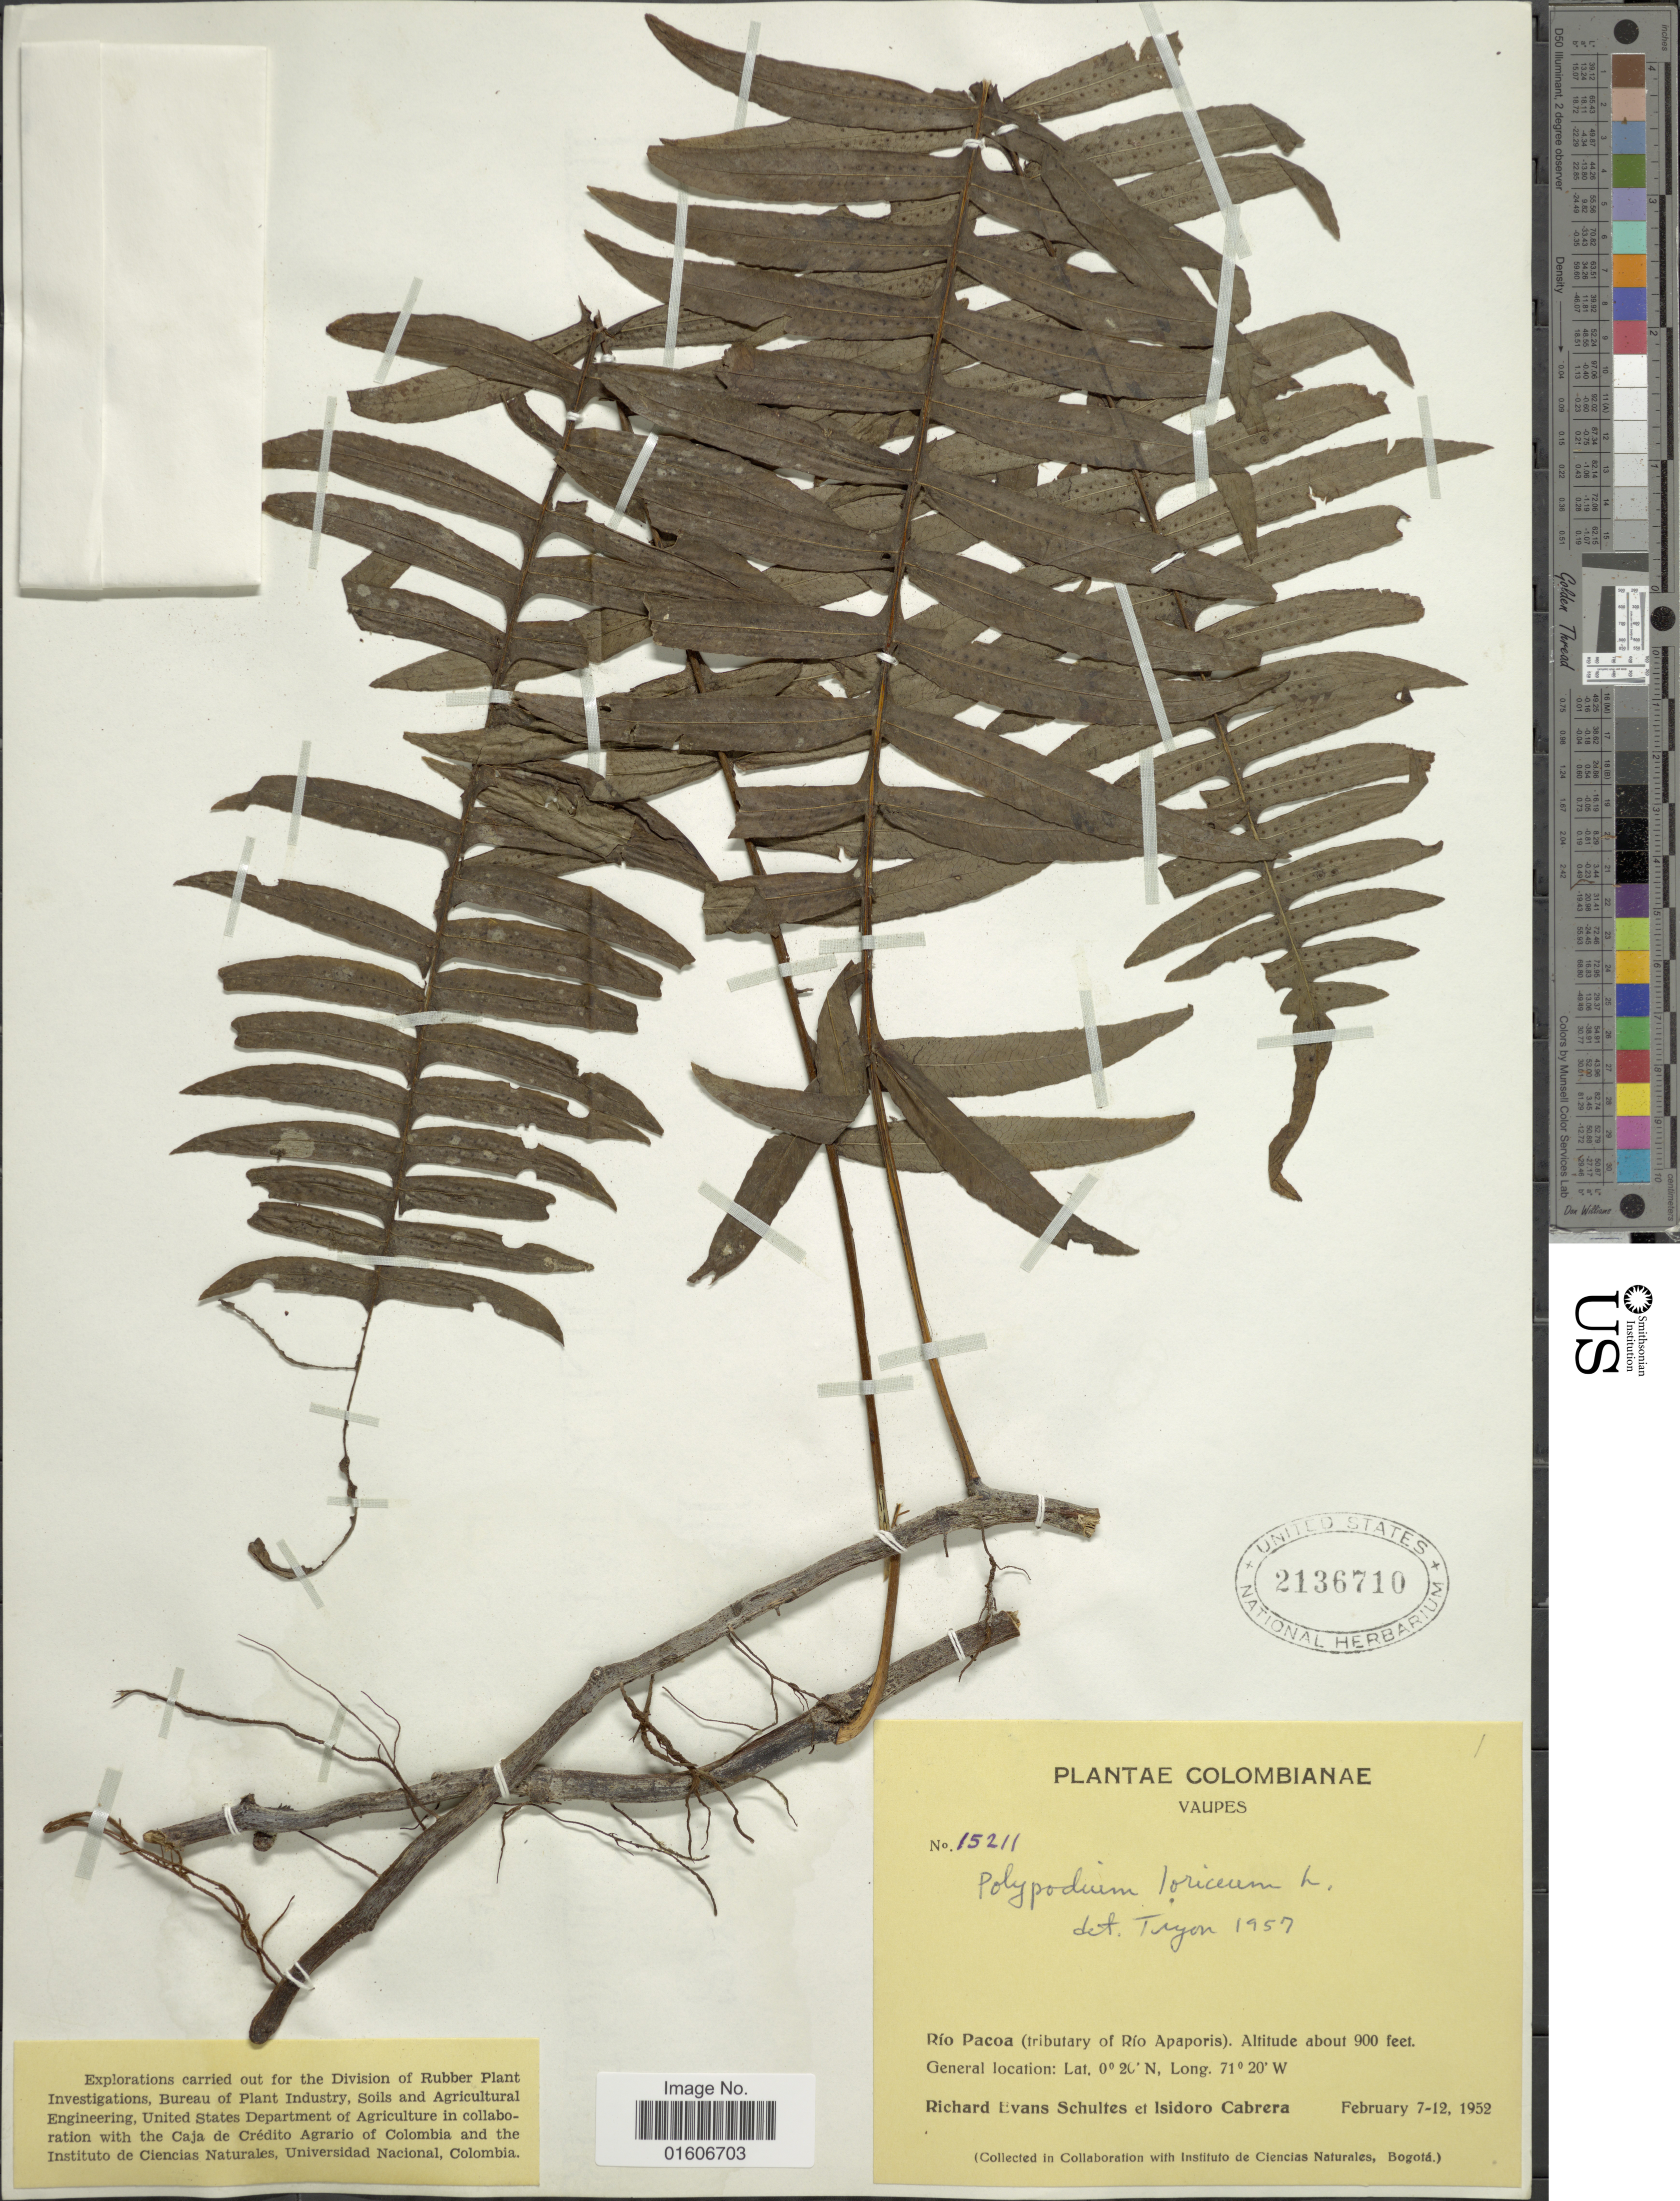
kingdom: Plantae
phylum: Tracheophyta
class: Polypodiopsida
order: Polypodiales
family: Polypodiaceae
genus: Serpocaulon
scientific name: Serpocaulon loriceum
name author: (L.) A.R. Sm.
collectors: R. E. Schultes & I. Cabrera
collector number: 15211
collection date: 1952-02-07/1952-02-12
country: Colombia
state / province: Vaupés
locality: Río Pacoa (tributary of Río Apaoris)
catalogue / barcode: US 2136710